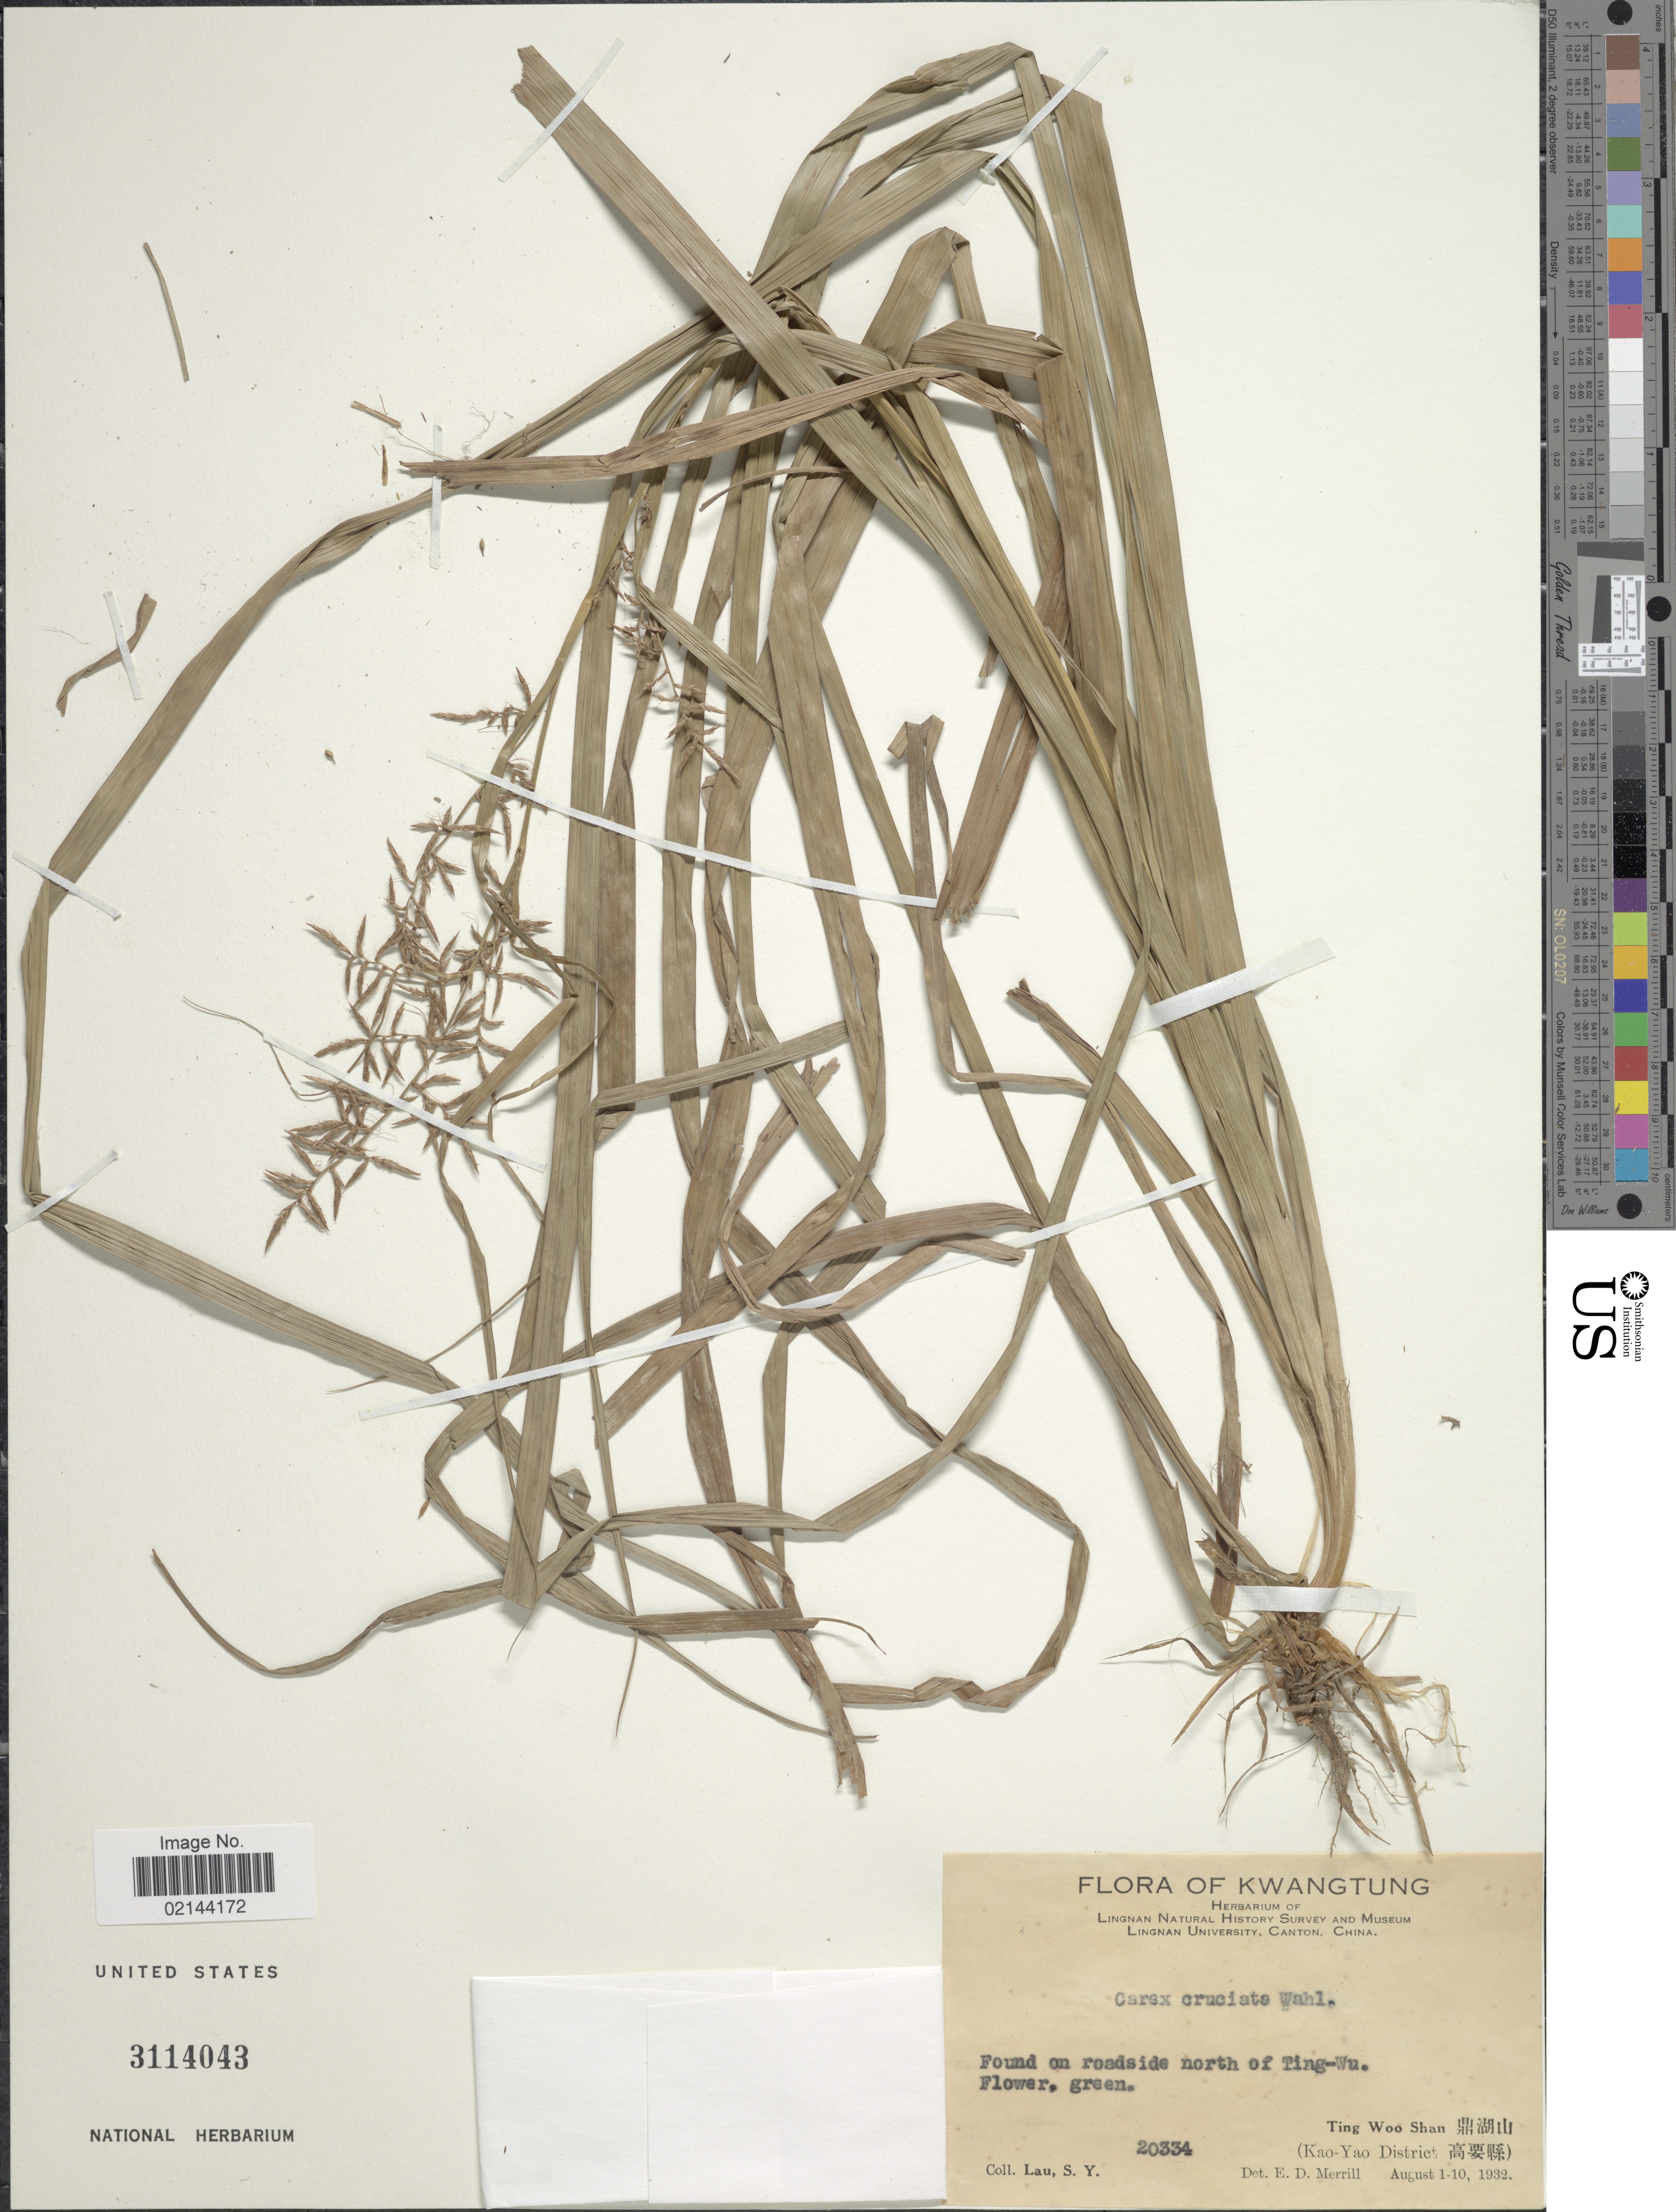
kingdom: Plantae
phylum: Tracheophyta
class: Liliopsida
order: Poales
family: Cyperaceae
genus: Carex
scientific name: Carex cruciata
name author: Wahlenb.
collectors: S. Y. Lau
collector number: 20334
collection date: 1932-08-01/1932-08-10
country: China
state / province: Guangdong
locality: Kwangtung, Ting Woo Shan, (Kao-Yao District)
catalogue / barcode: US 3114043